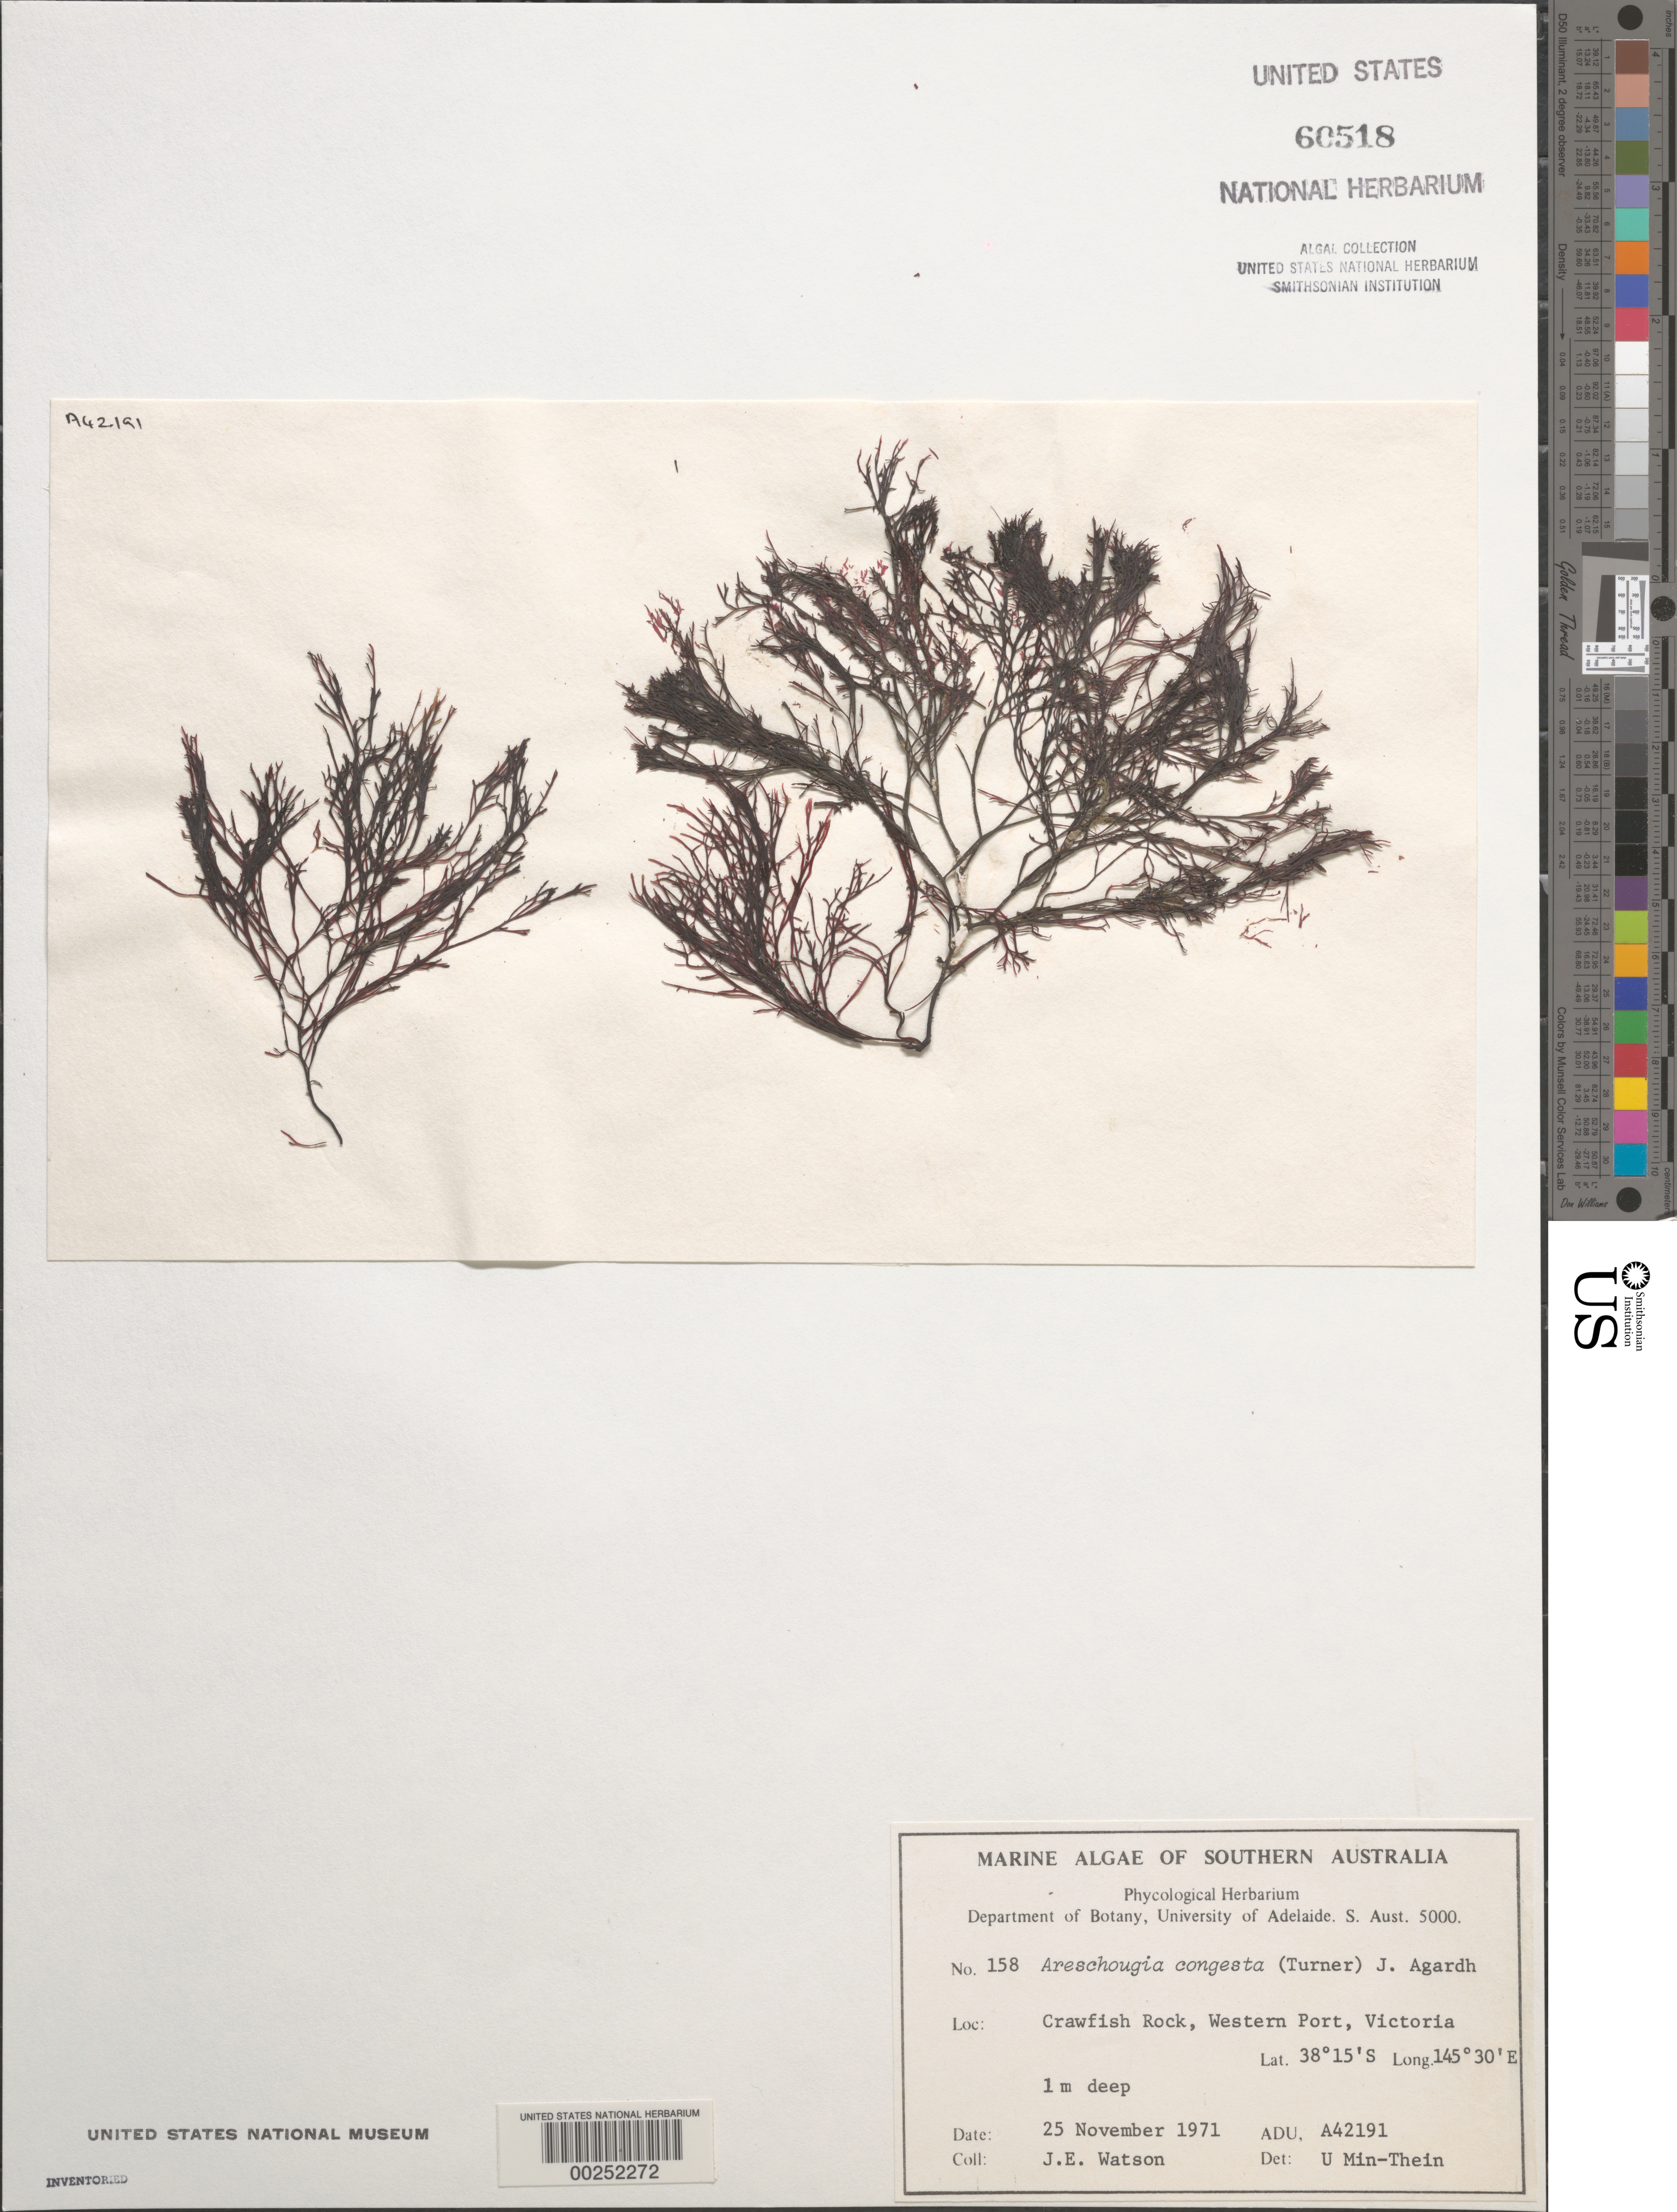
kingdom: Plantae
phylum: Rhodophyta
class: Florideophyceae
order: Gigartinales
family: Areschougiaceae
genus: Areschougia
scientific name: Areschougia congesta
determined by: Min-Thien, U.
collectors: J. E. Watson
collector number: ADU A42191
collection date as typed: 25 Nov 1971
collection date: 1971-11-25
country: Australia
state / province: Victoria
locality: Crawfish Rock, Western Port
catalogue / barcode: US 60518